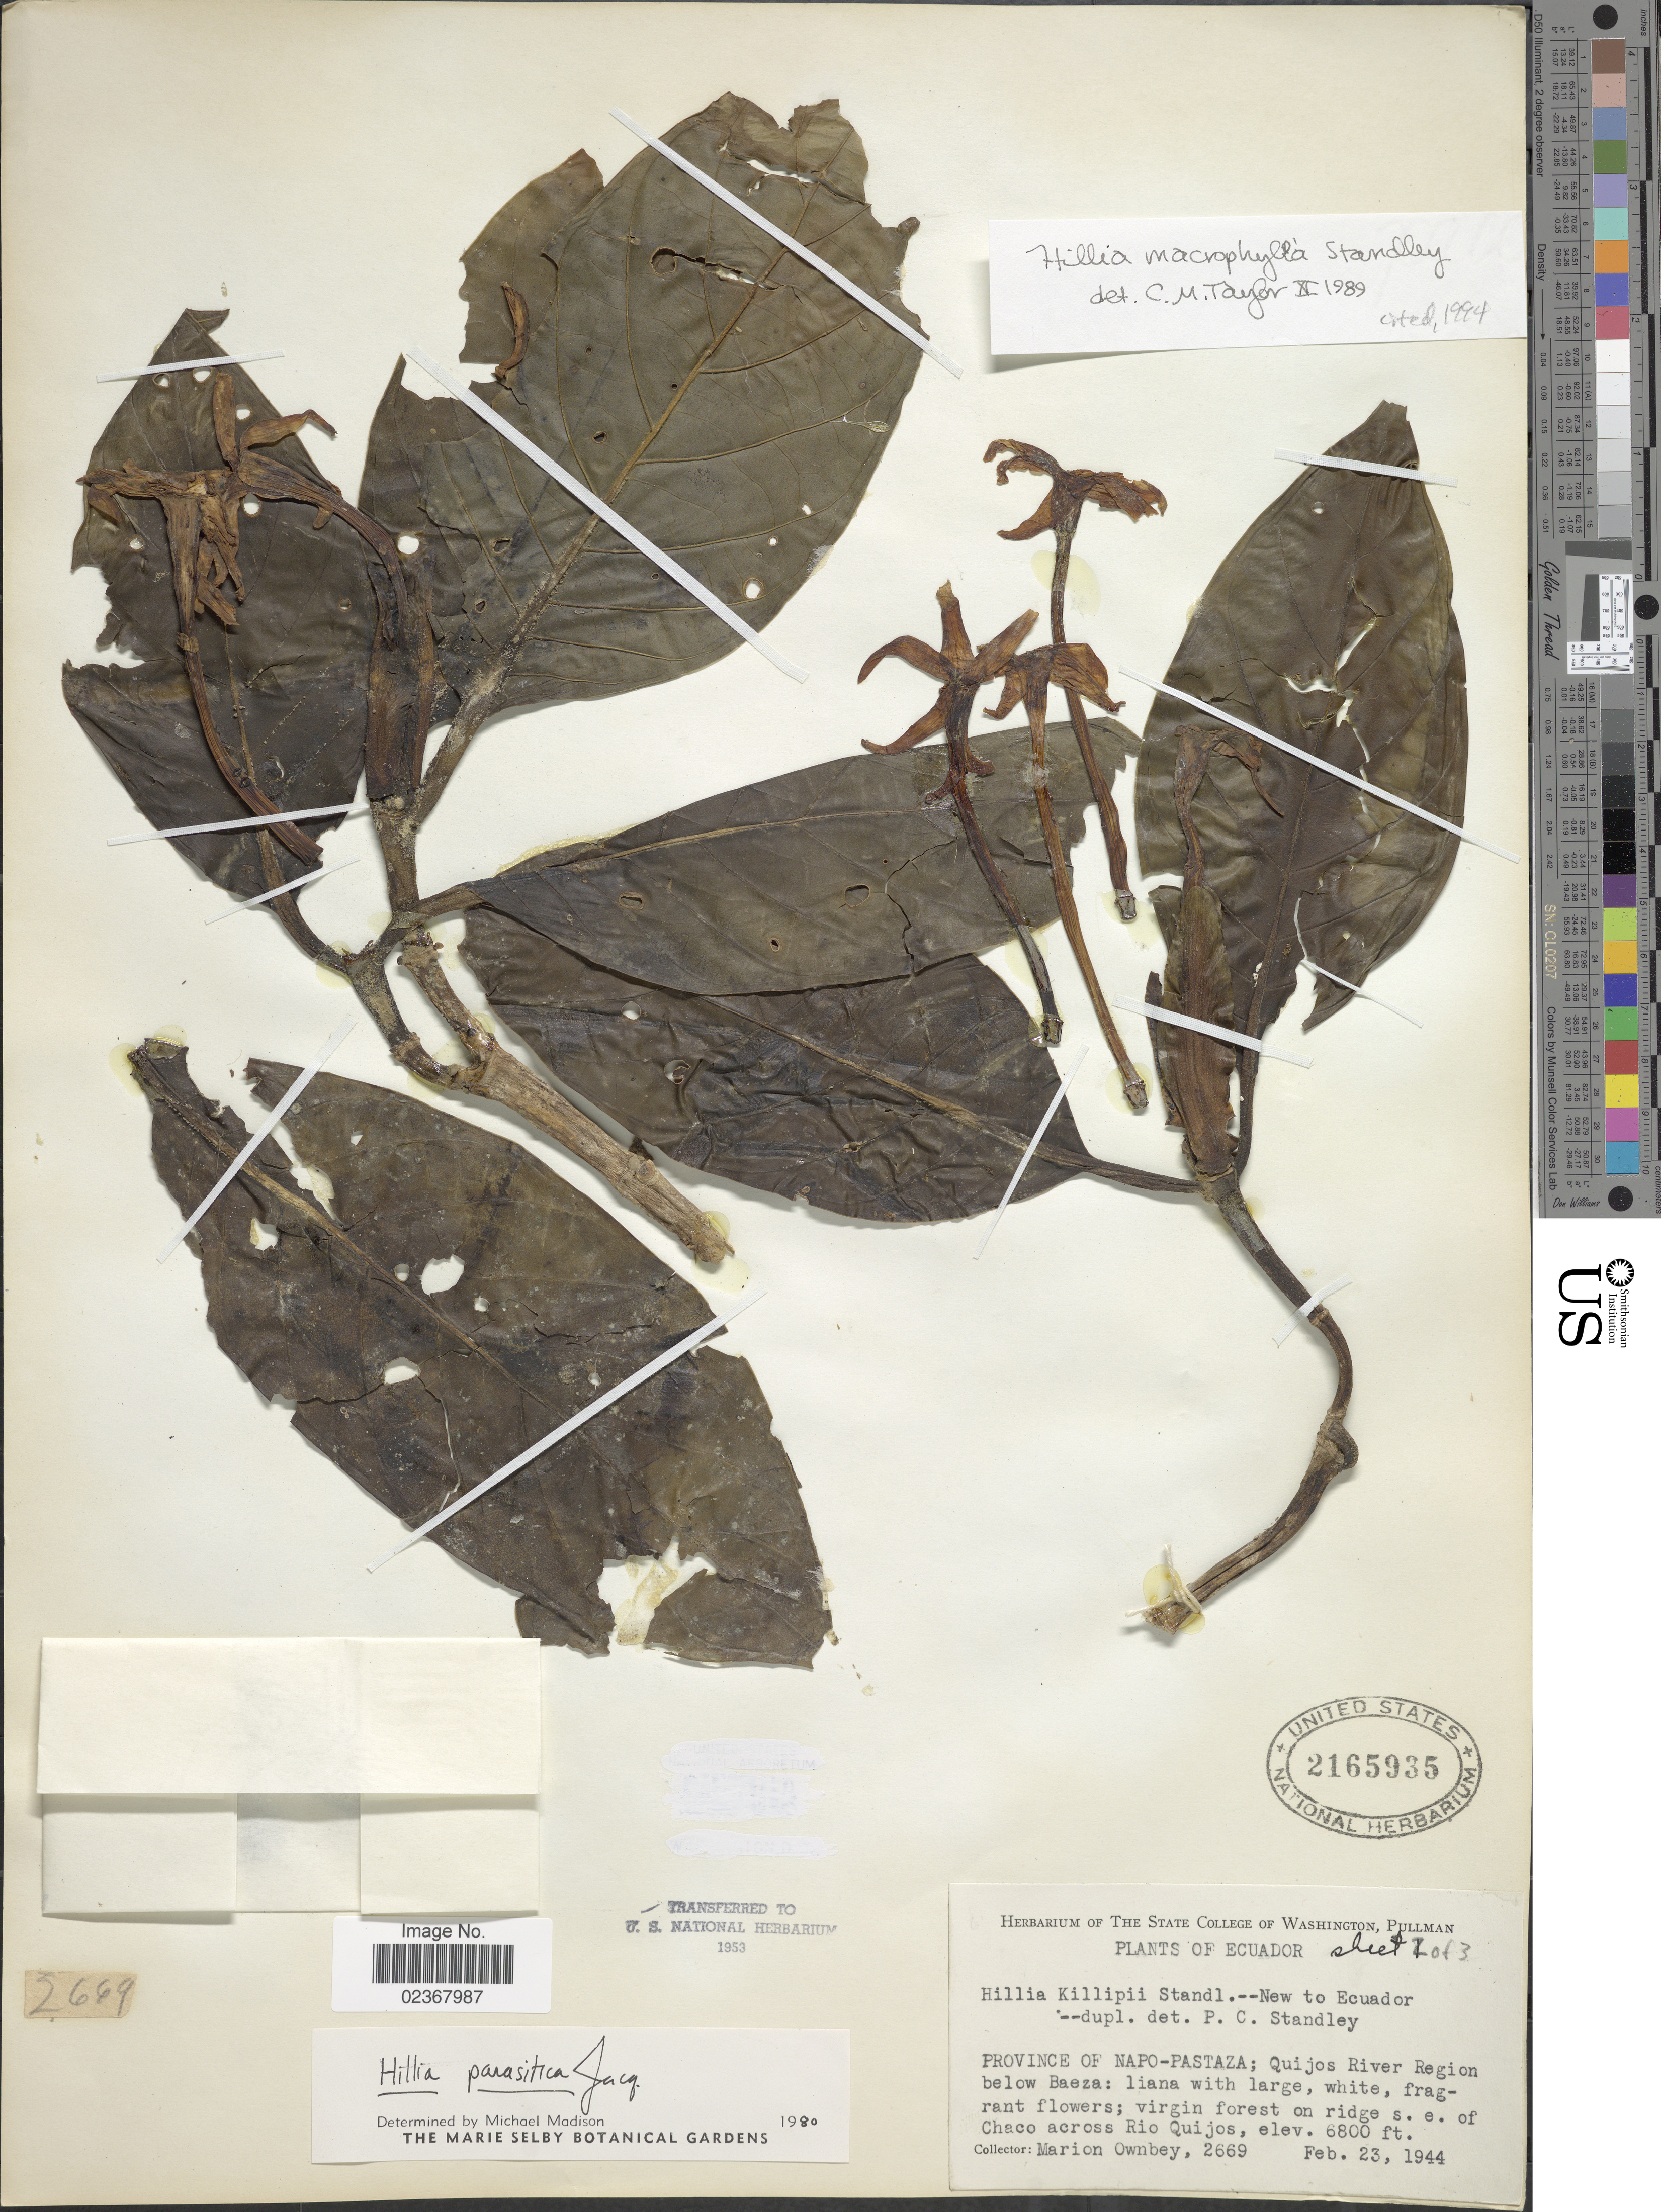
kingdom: Plantae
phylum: Tracheophyta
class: Magnoliopsida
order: Gentianales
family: Rubiaceae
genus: Hillia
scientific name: Hillia macrophylla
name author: Standl.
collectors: F. M. Ownbey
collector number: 2669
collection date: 1944-02-23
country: Ecuador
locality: Province of Napo-Pastaza: Quijos River Region below Baeza, virgin forest on ridge s.e. of Chaco across Rio Quijos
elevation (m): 2073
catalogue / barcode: US 2165935